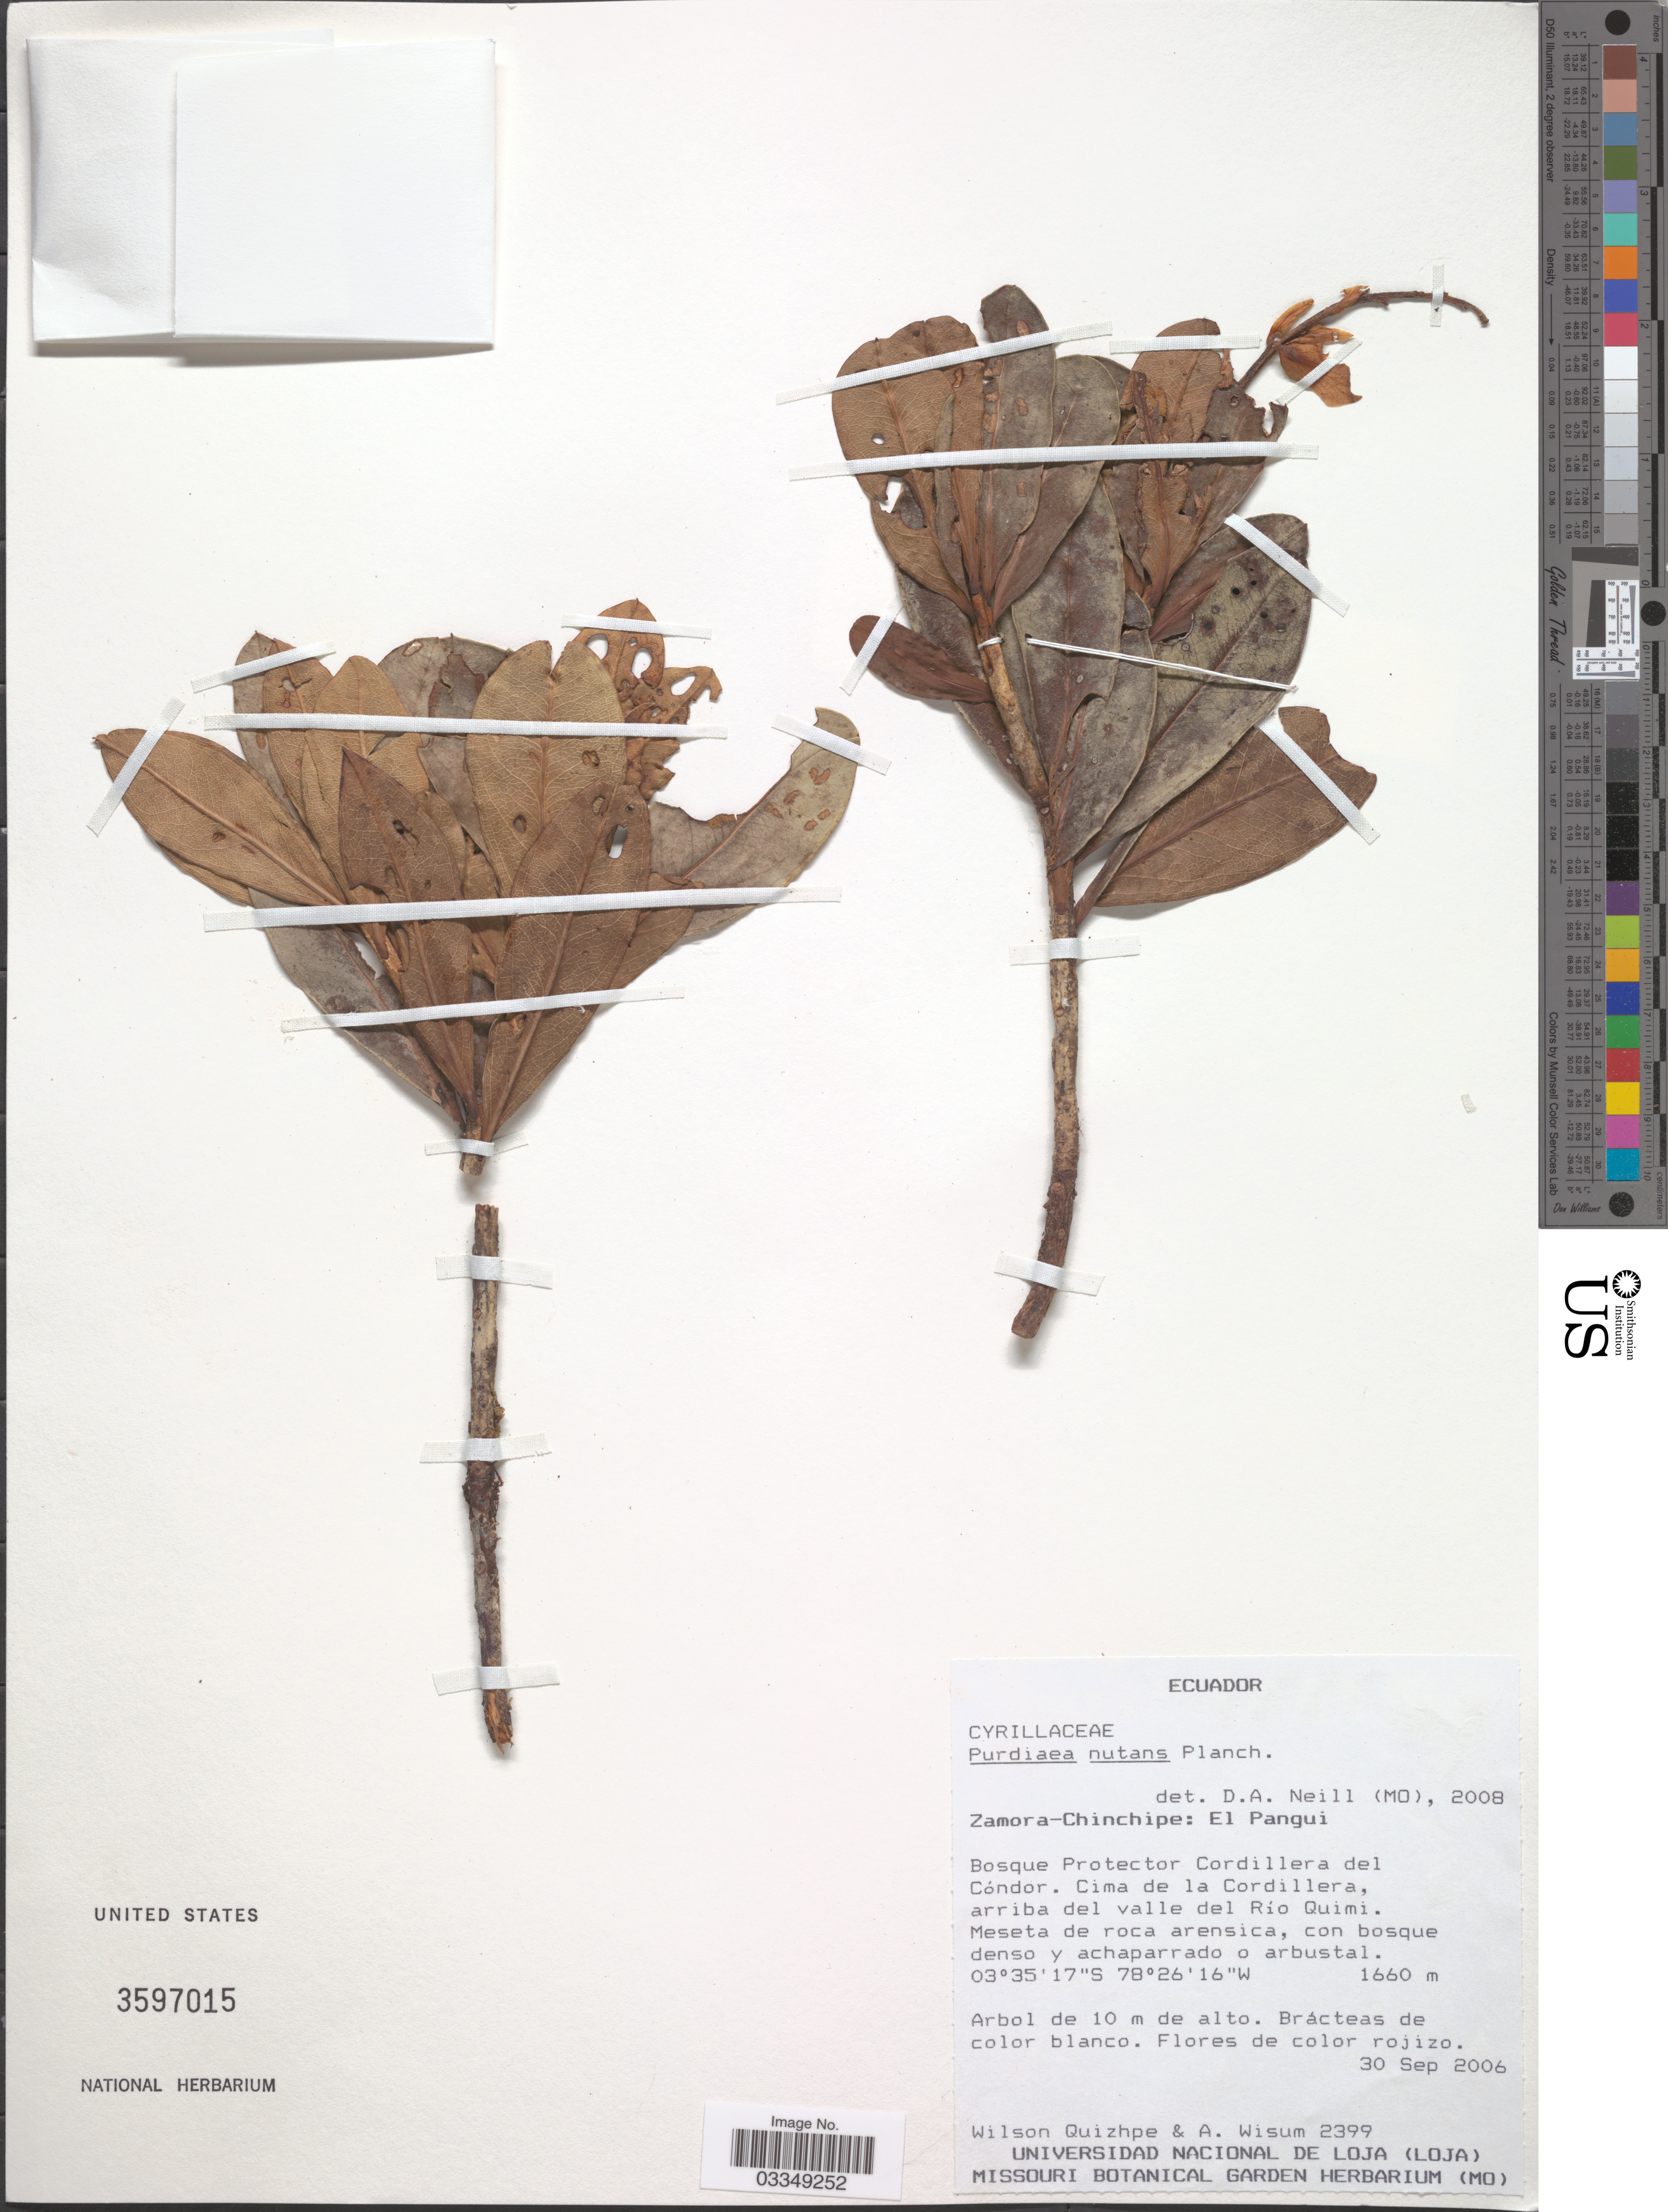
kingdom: Plantae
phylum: Tracheophyta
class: Magnoliopsida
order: Ericales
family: Clethraceae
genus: Purdiaea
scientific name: Purdiaea nutans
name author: Planch.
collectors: W. Quizhpe & A. Wisum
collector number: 2399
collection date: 2006-09-30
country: Ecuador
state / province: Zamora-Chinchipe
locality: El Pangui. Bosque Protector Cordillera del Cóndor. Cima de la Cordillera, arriba del valle del Río Quimi.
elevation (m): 1660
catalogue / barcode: US 3597015